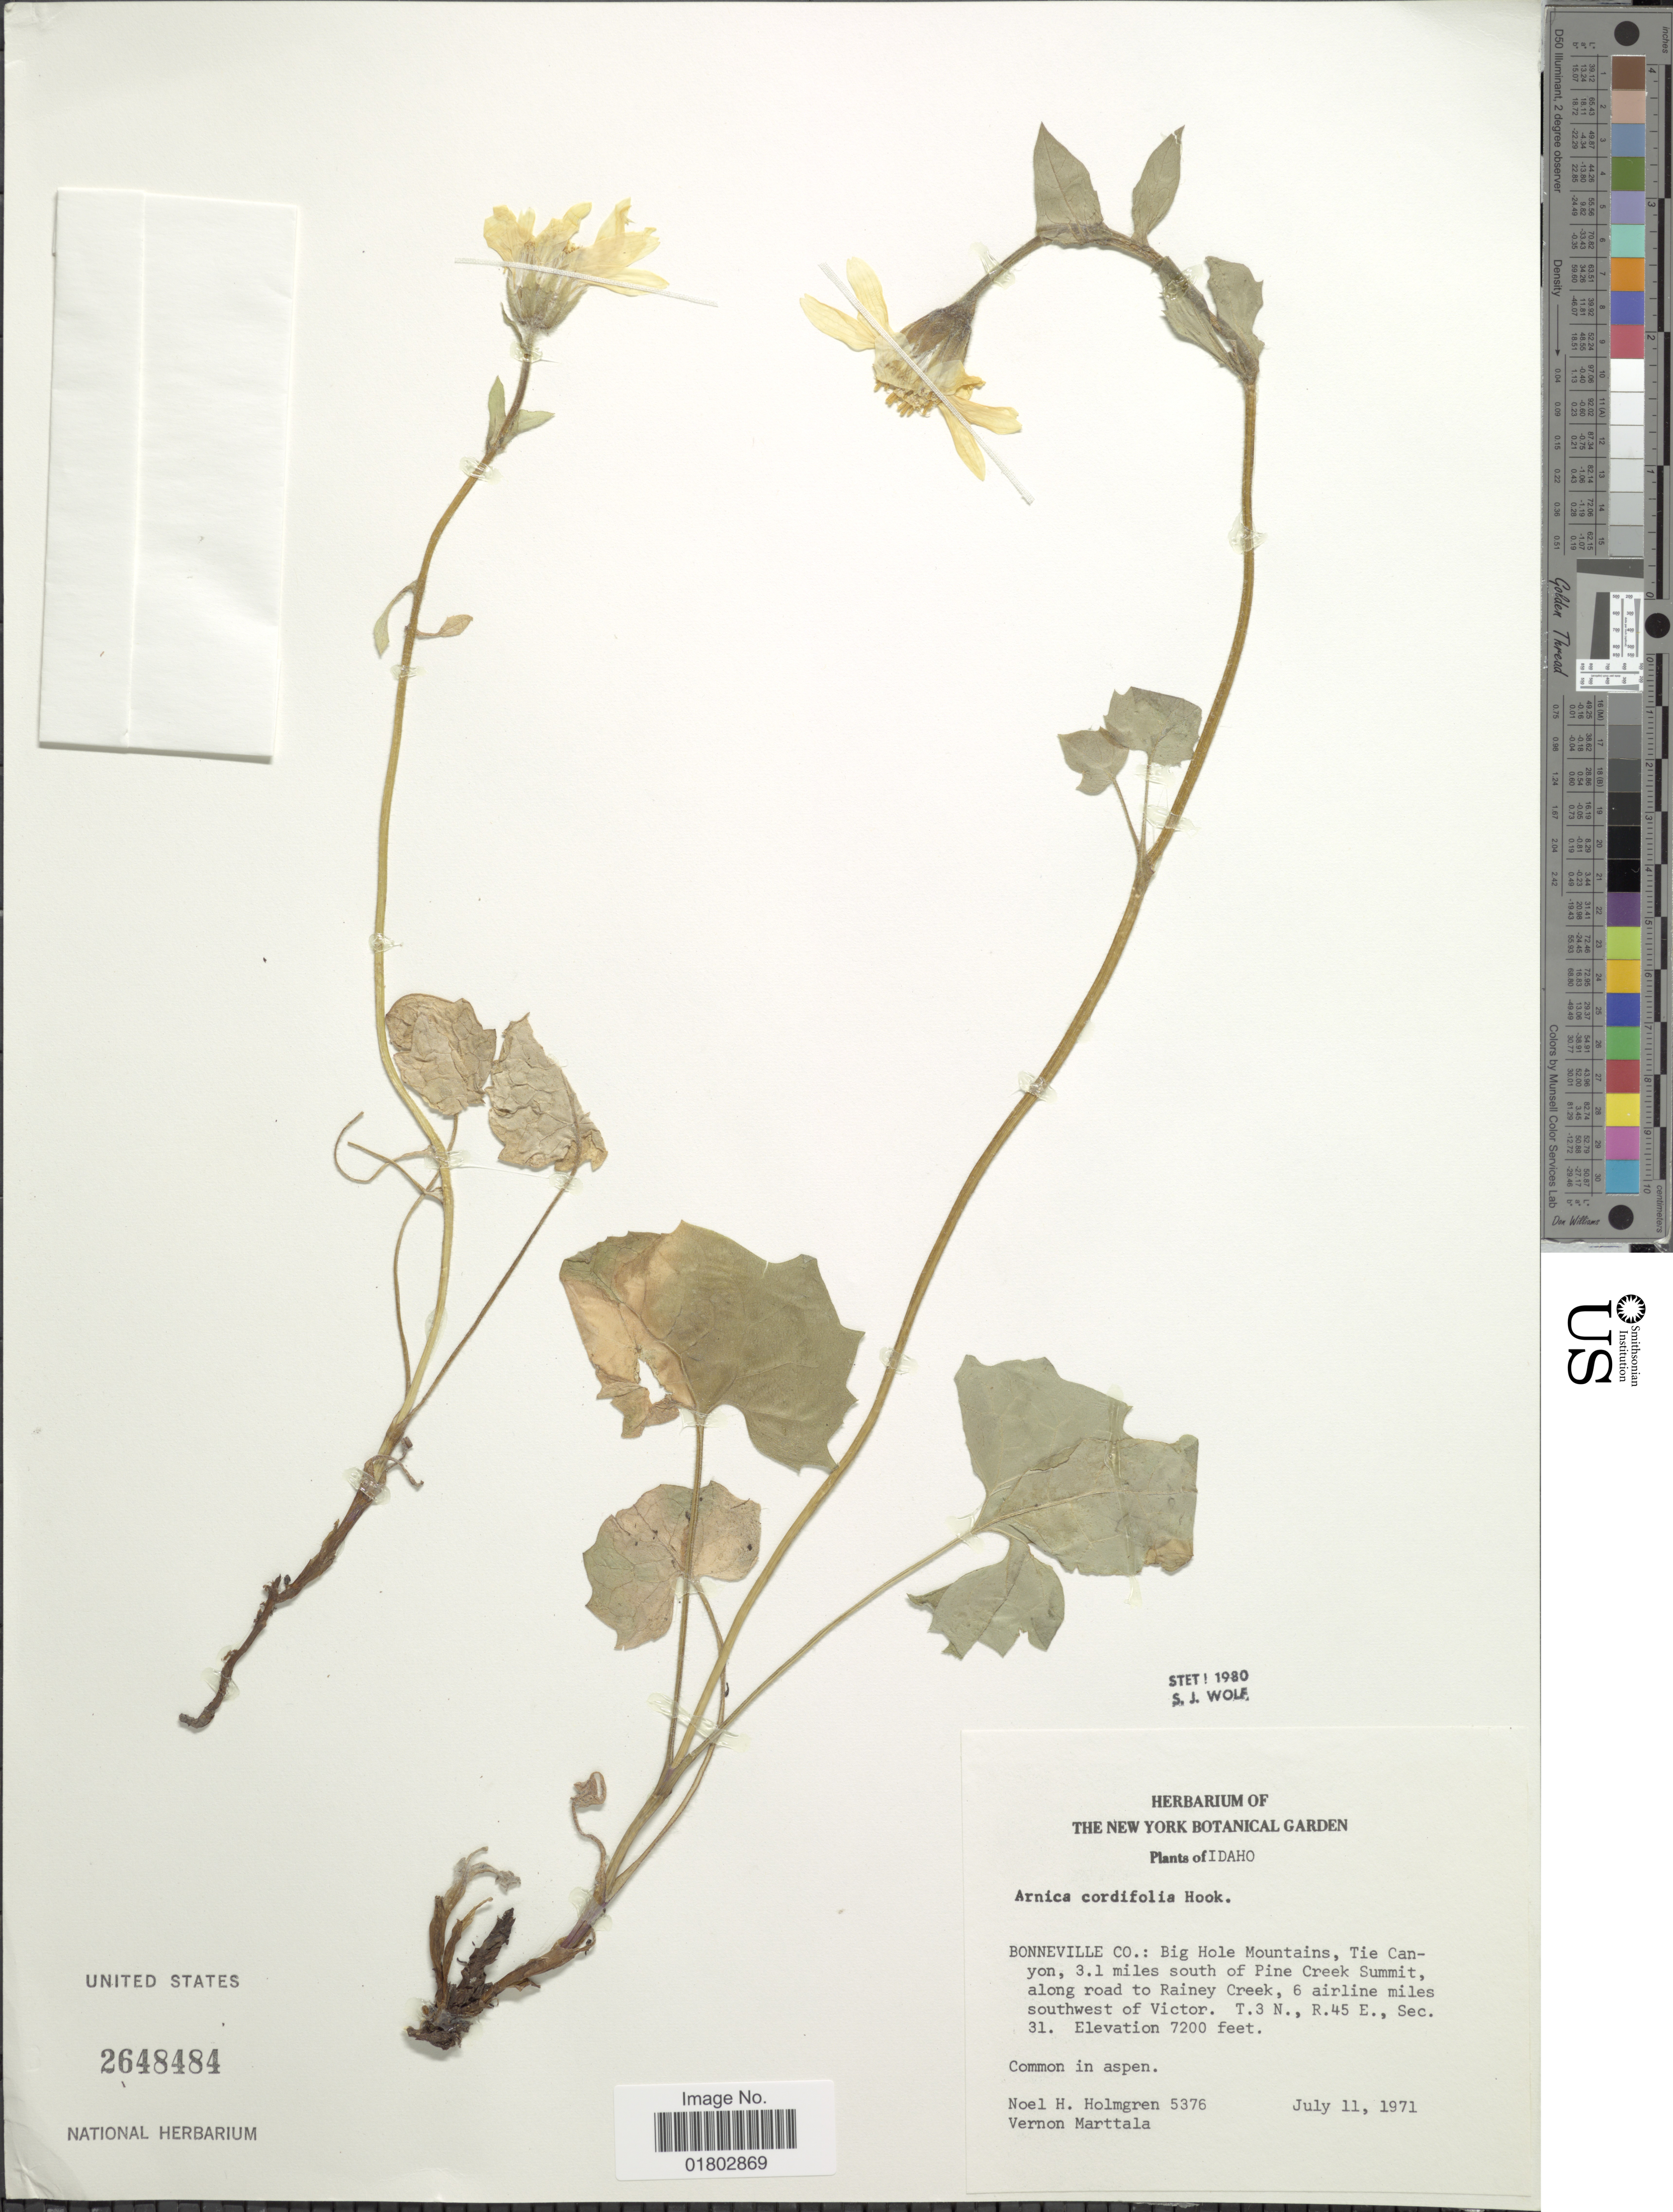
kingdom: Plantae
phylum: Tracheophyta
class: Magnoliopsida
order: Asterales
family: Asteraceae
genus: Arnica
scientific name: Arnica cordifolia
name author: Hook.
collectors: N. H. Holmgren & V. Marttala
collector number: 5376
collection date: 1971-07-11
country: United States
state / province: Idaho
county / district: Bonneville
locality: Big Hole Mountains, Tie Canyon, 3.1 miles south of Pine Creek Summit, along road to Rainey Creek, 6 airline miles southwest of Victor. T. 3 N., R. 45 E. Sec. 31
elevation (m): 2195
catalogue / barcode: US 2648484